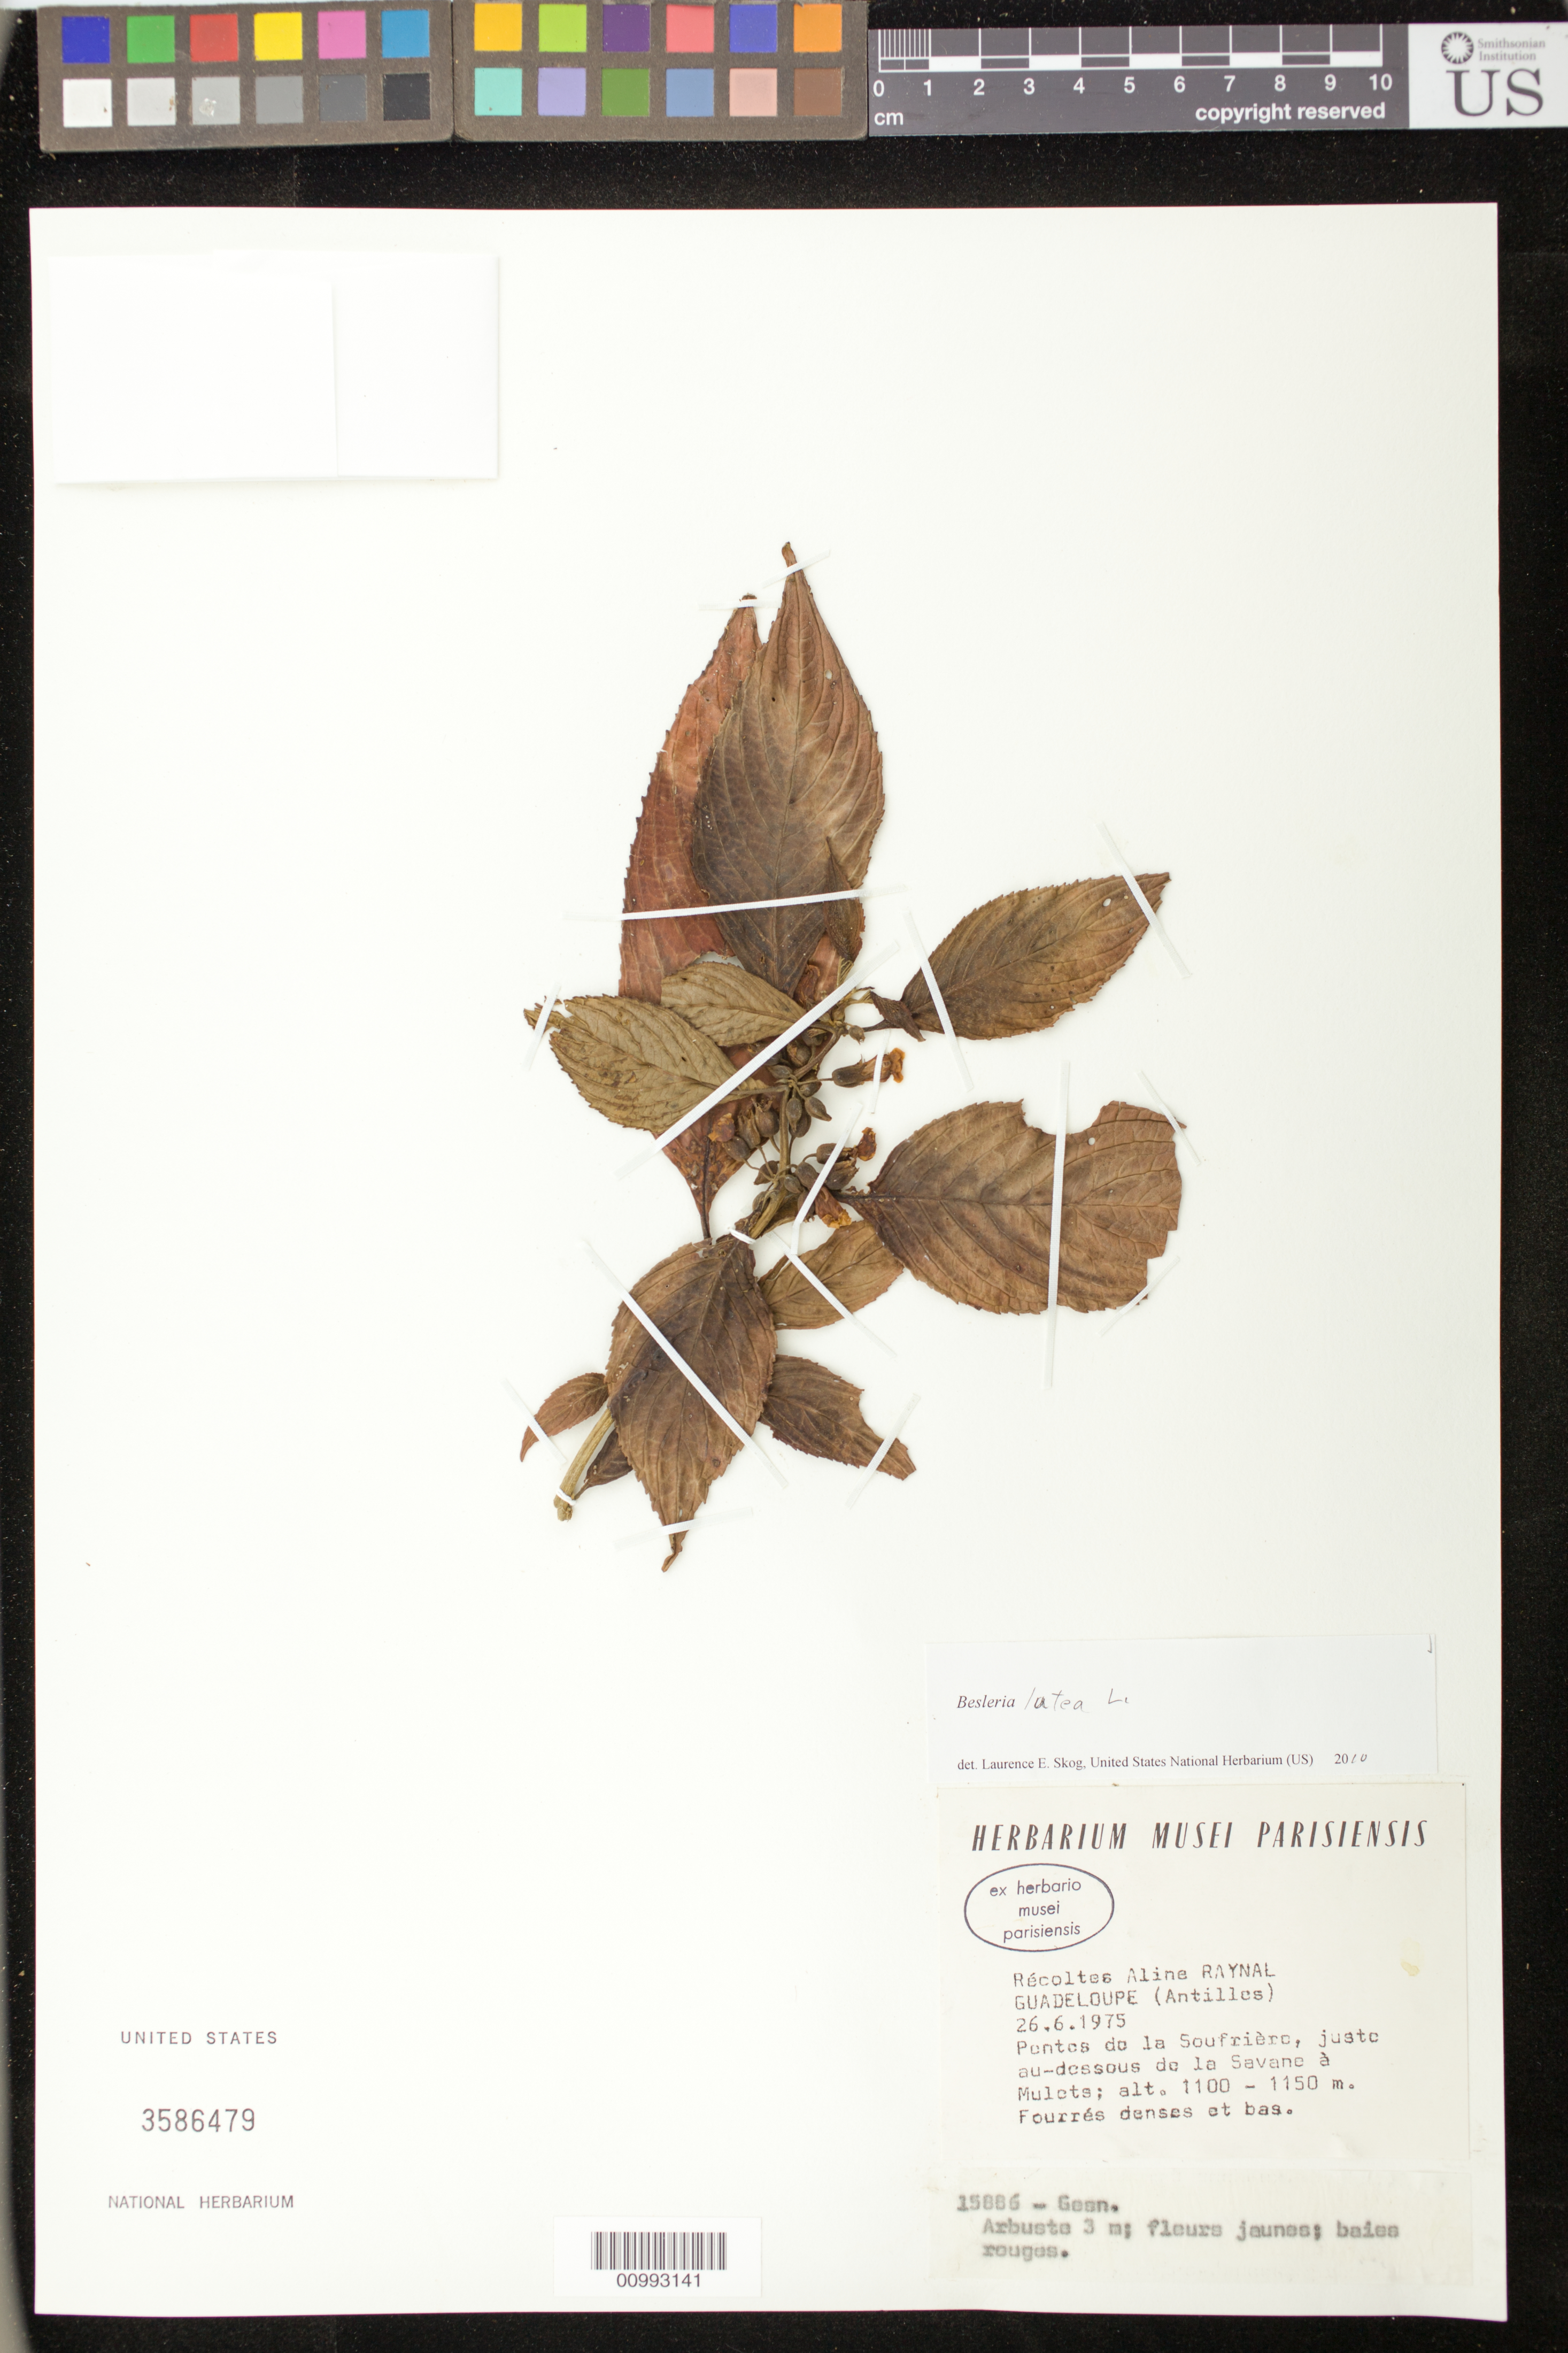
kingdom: Plantae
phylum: Tracheophyta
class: Magnoliopsida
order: Lamiales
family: Gesneriaceae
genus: Besleria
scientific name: Besleria lutea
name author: L.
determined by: Skog, Laurence E.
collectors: A. M. Raynal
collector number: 15886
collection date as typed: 26 Jun 1975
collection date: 1975-06-26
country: Guadeloupe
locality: Pontes de la Soufrière, juste au-dessous de la Savane à Mulets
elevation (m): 1100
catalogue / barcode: US 3586479